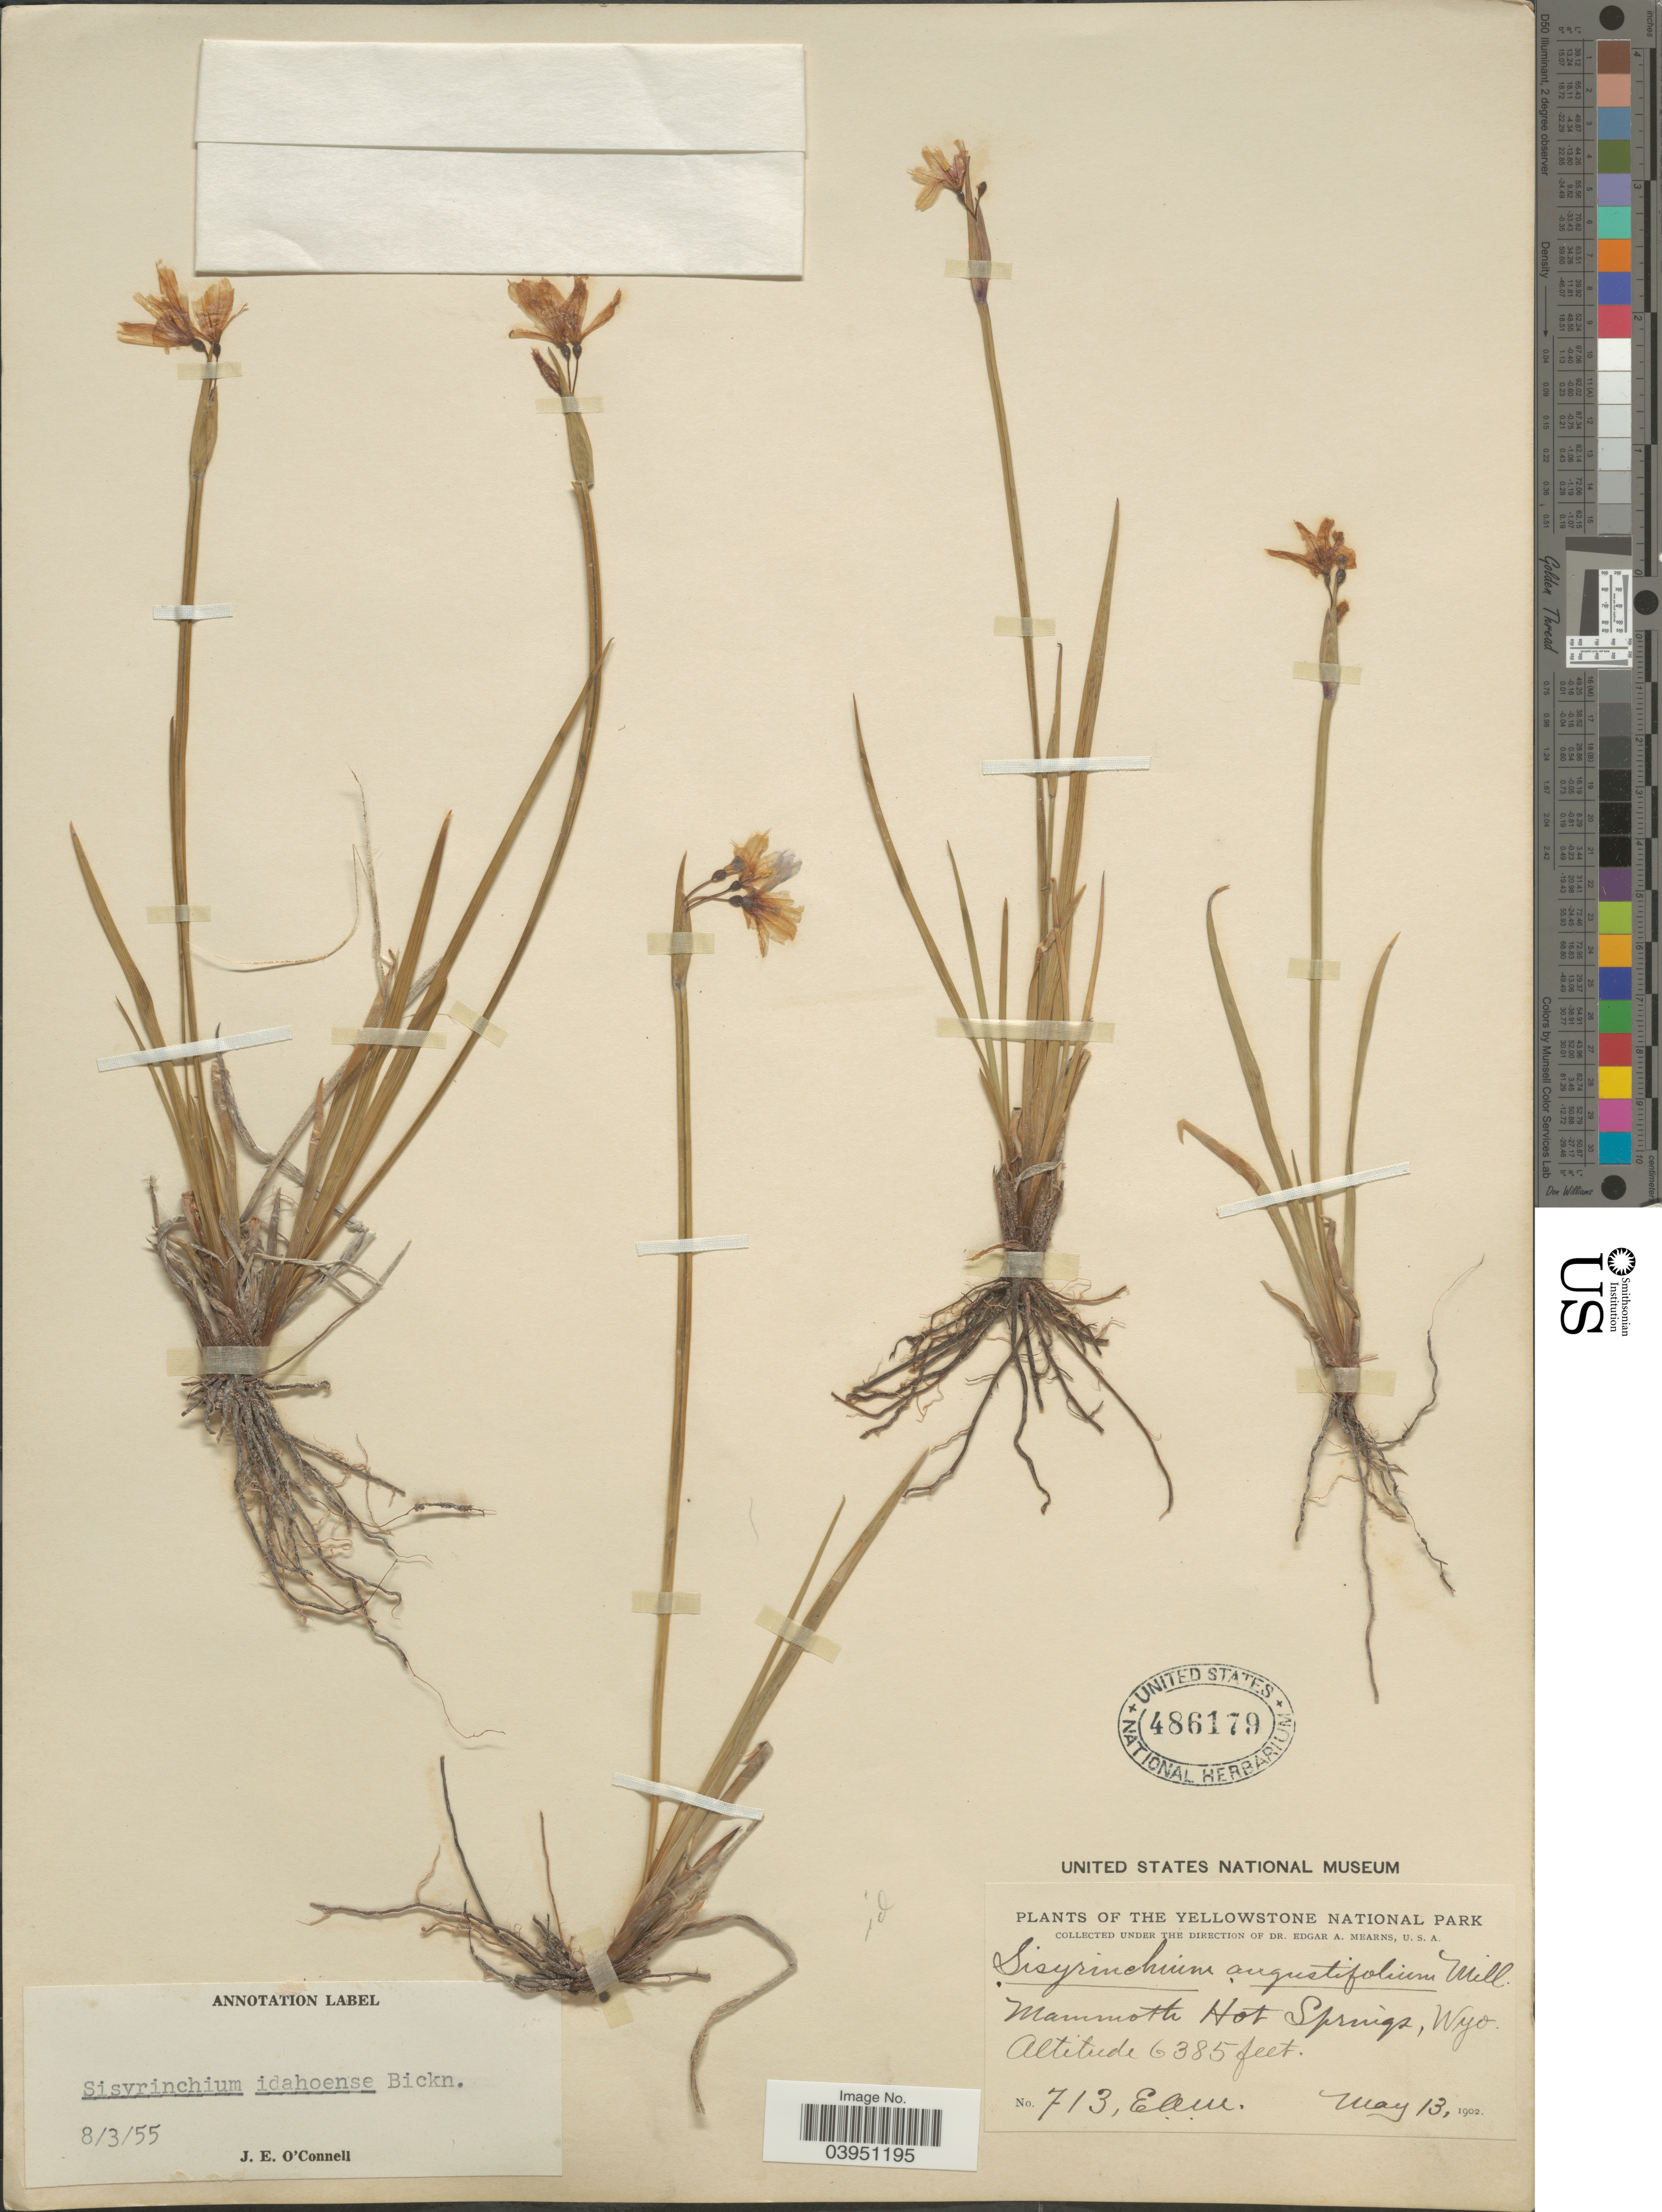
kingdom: Plantae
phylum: Tracheophyta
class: Liliopsida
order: Asparagales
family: Iridaceae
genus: Sisyrinchium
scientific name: Sisyrinchium idahoense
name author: E.P. Bicknell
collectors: E. A. Mearns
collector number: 713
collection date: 1902-05-13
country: United States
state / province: Wyoming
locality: Yellowstone National Park. Mammoth Hot Springs.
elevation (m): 1946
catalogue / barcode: US 486179